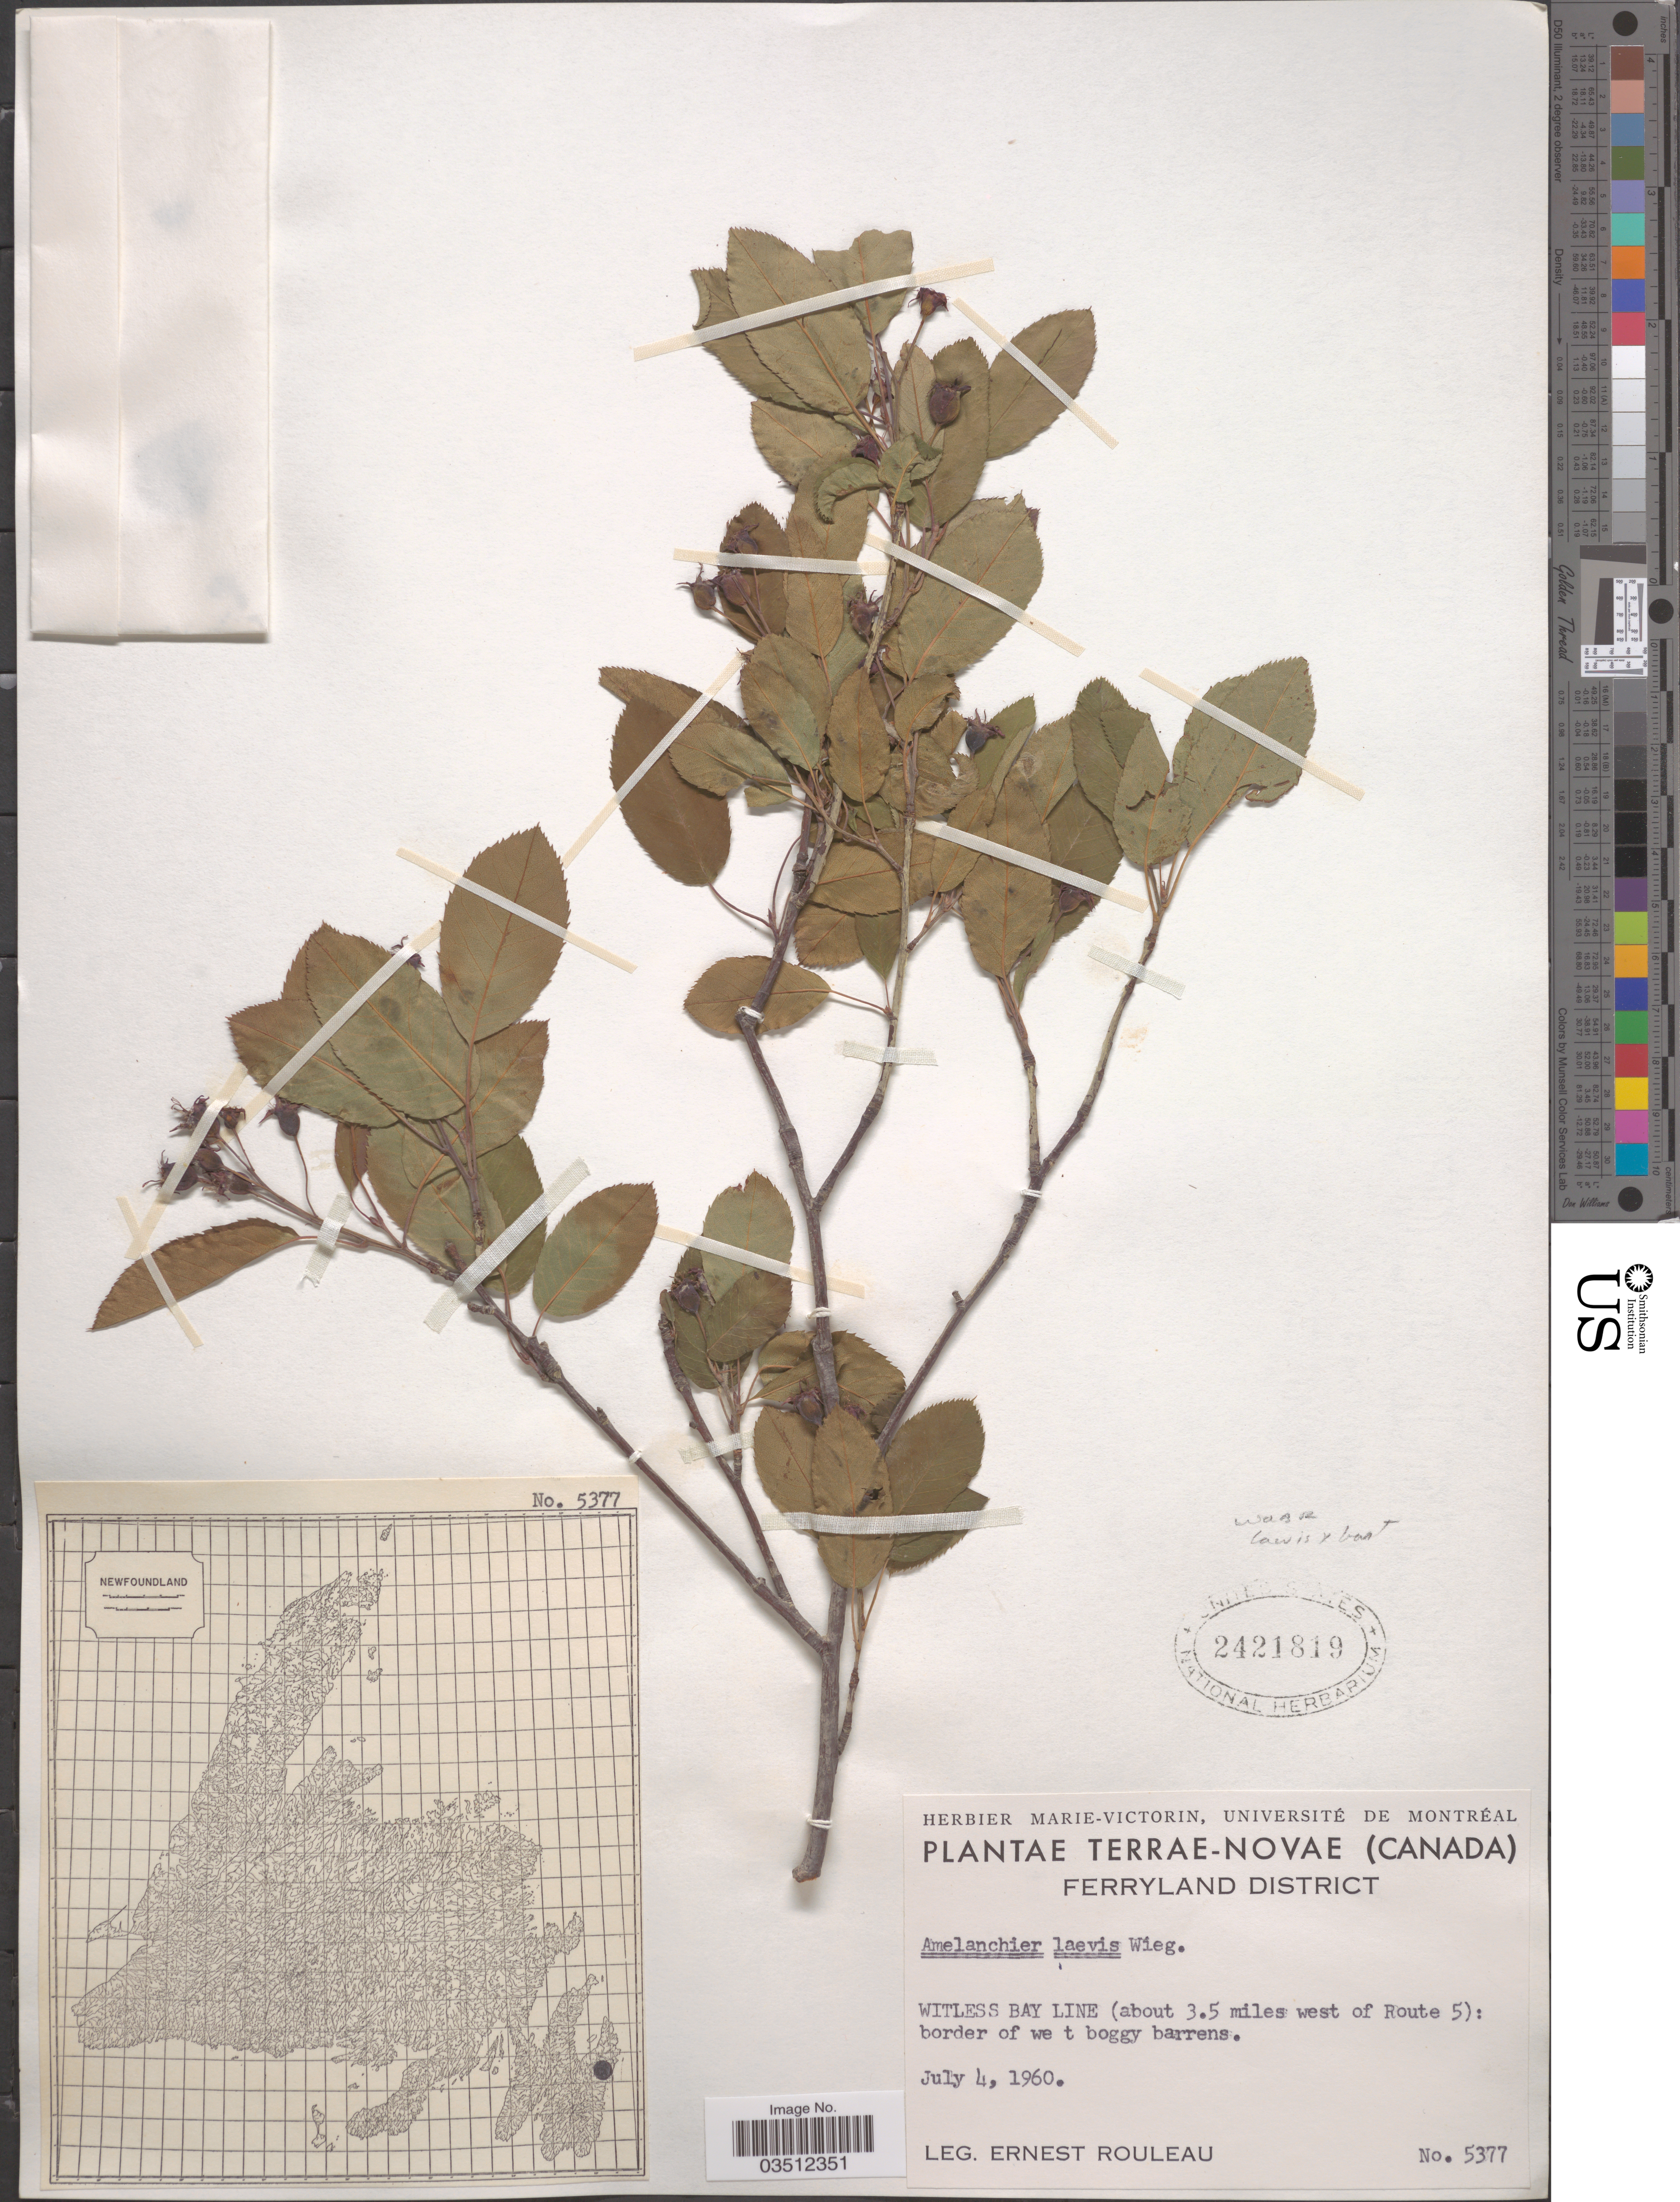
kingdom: Plantae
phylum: Tracheophyta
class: Magnoliopsida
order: Rosales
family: Rosaceae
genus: Amelanchier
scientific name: Amelanchier laevis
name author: Wiegand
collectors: J. Rouleau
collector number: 5377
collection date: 1960-07-04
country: Canada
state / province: Newfoundland and Labrador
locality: Terrae-Novae. Ferryland District. Witless Bay Line (about 3.5 miles west of Route 5): border of w t boggy barrens.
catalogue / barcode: US 2421819